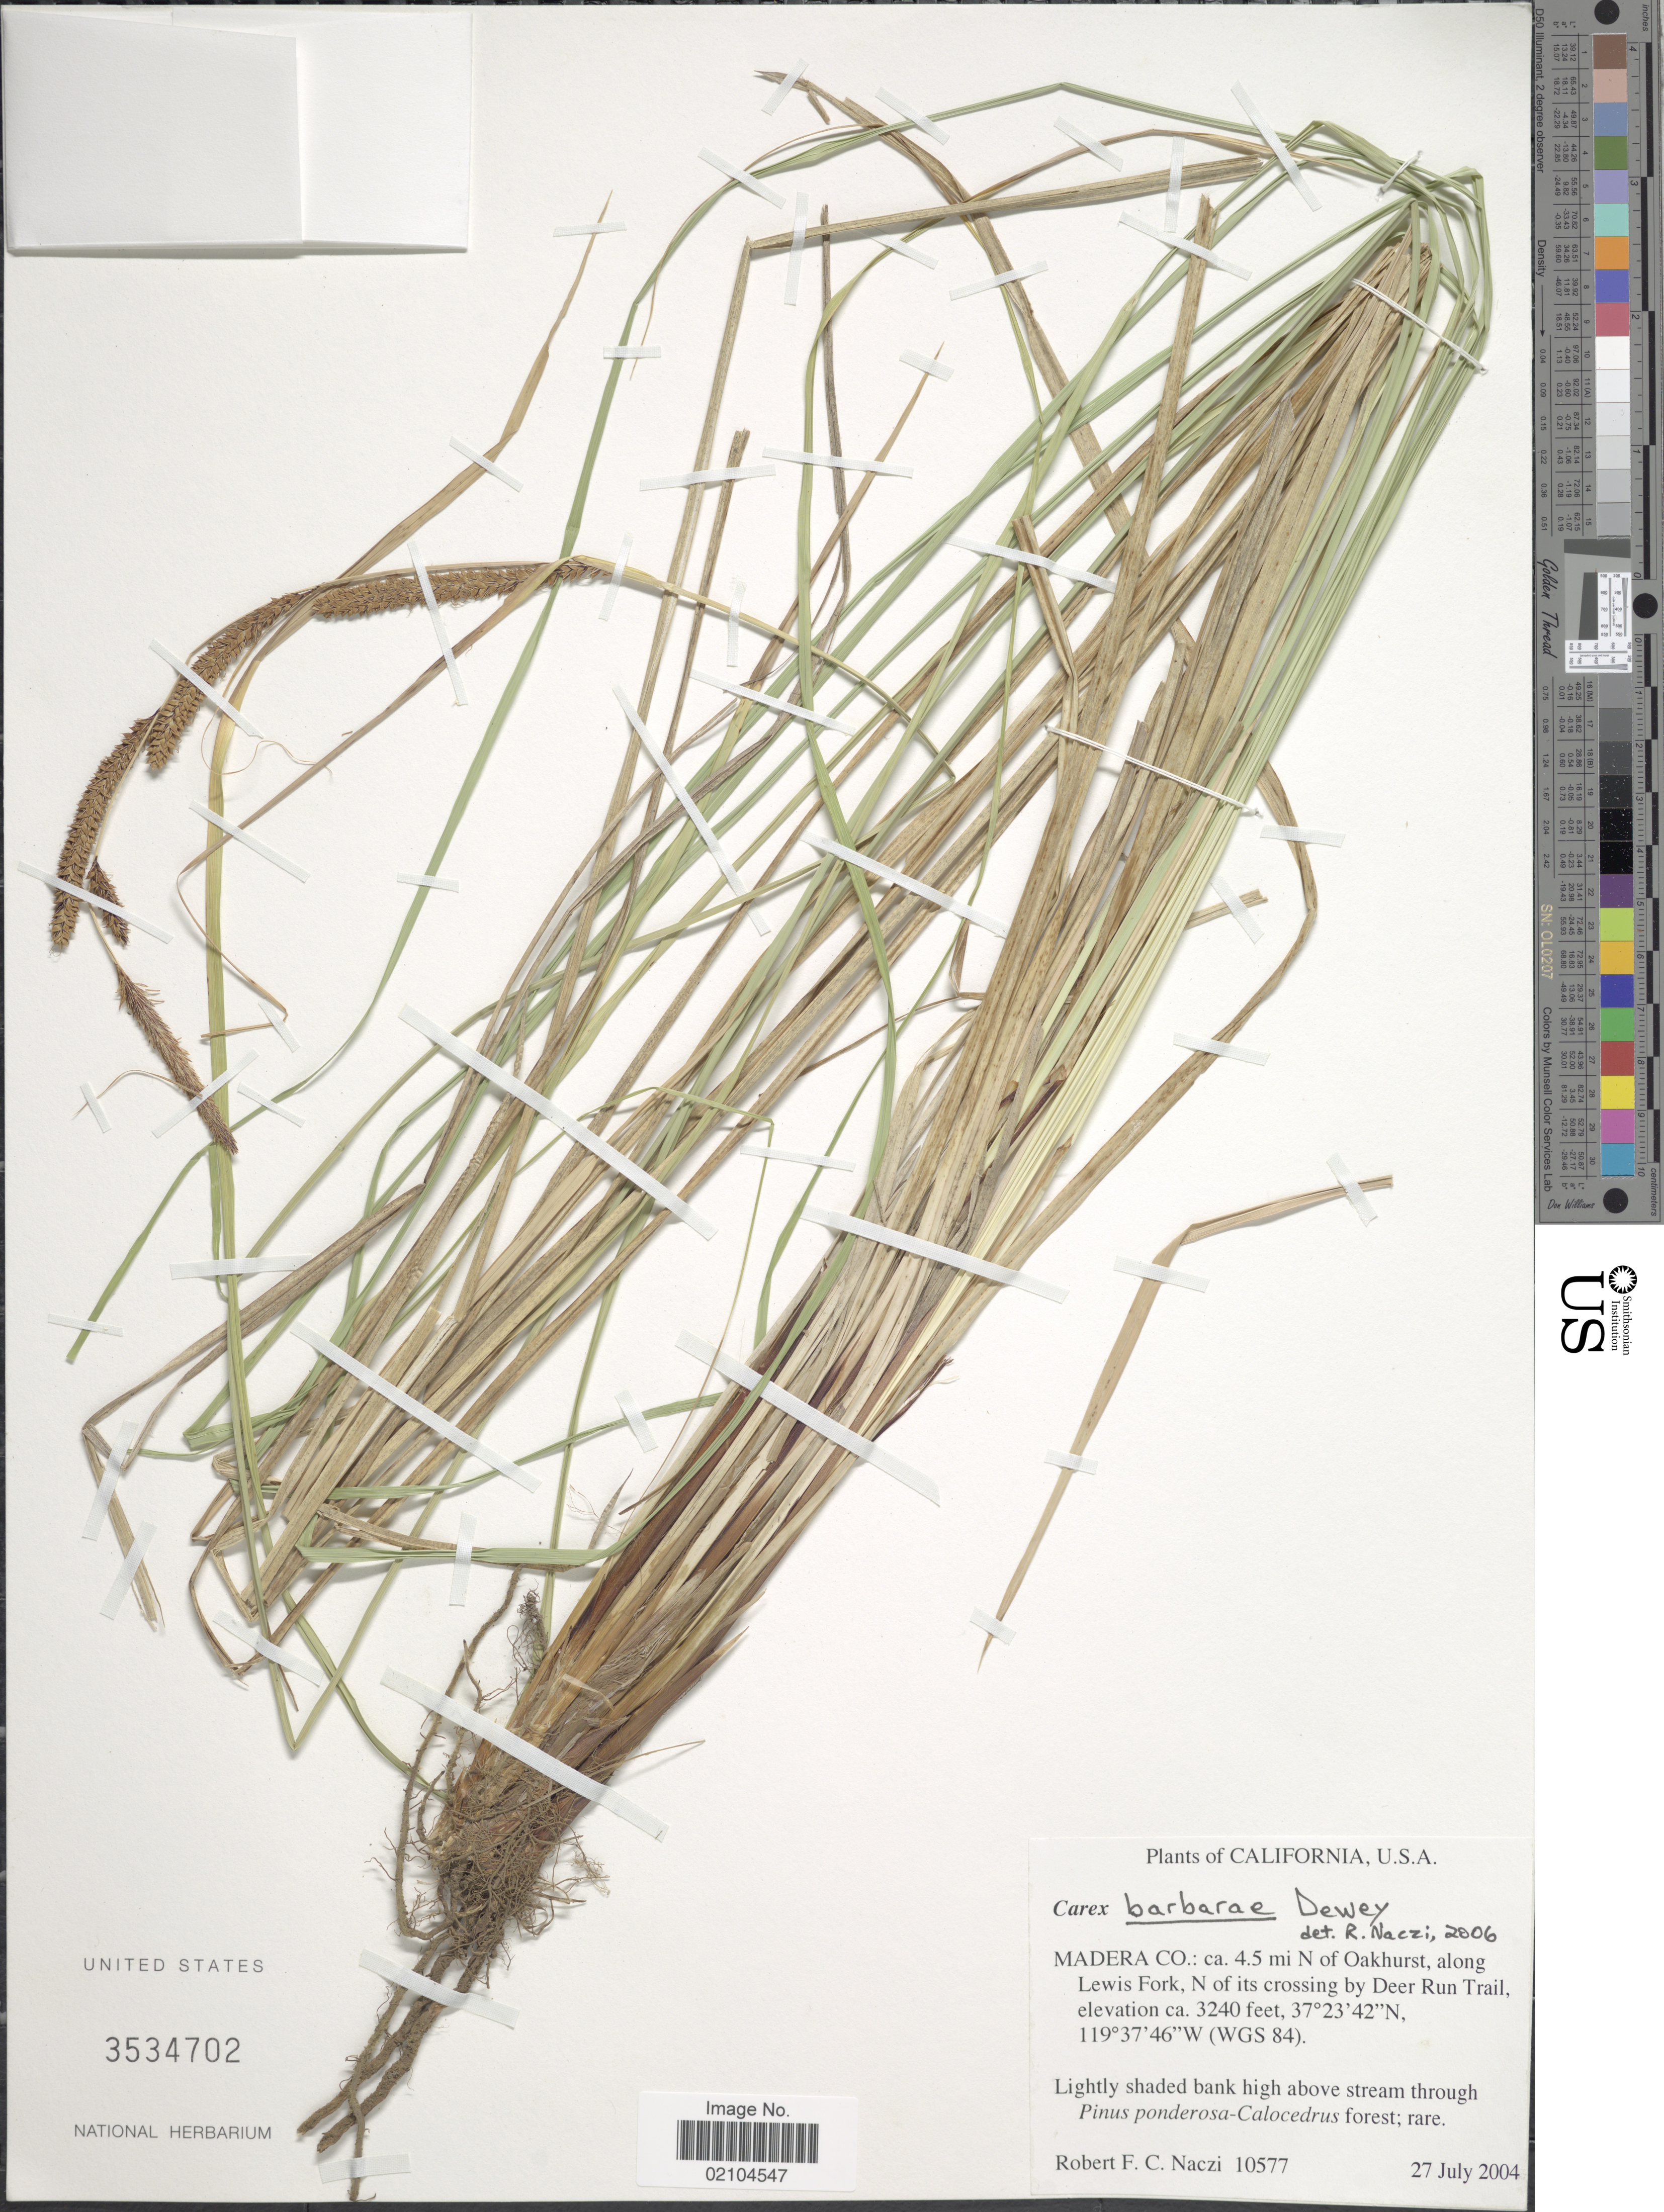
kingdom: Plantae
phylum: Tracheophyta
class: Liliopsida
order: Poales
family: Cyperaceae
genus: Carex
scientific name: Carex barbarae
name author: Dewey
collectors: R. F. C. Naczi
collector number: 10577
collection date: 2004-07-27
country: United States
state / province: California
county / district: Madera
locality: Madera Co.: ca. 4.5 mi N of Oakhurst, along Lewis Fork, N of its crossing by Deer Run Trail, (WGS 84), lightly shaded bank high above stream through.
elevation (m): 988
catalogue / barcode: US 3534702